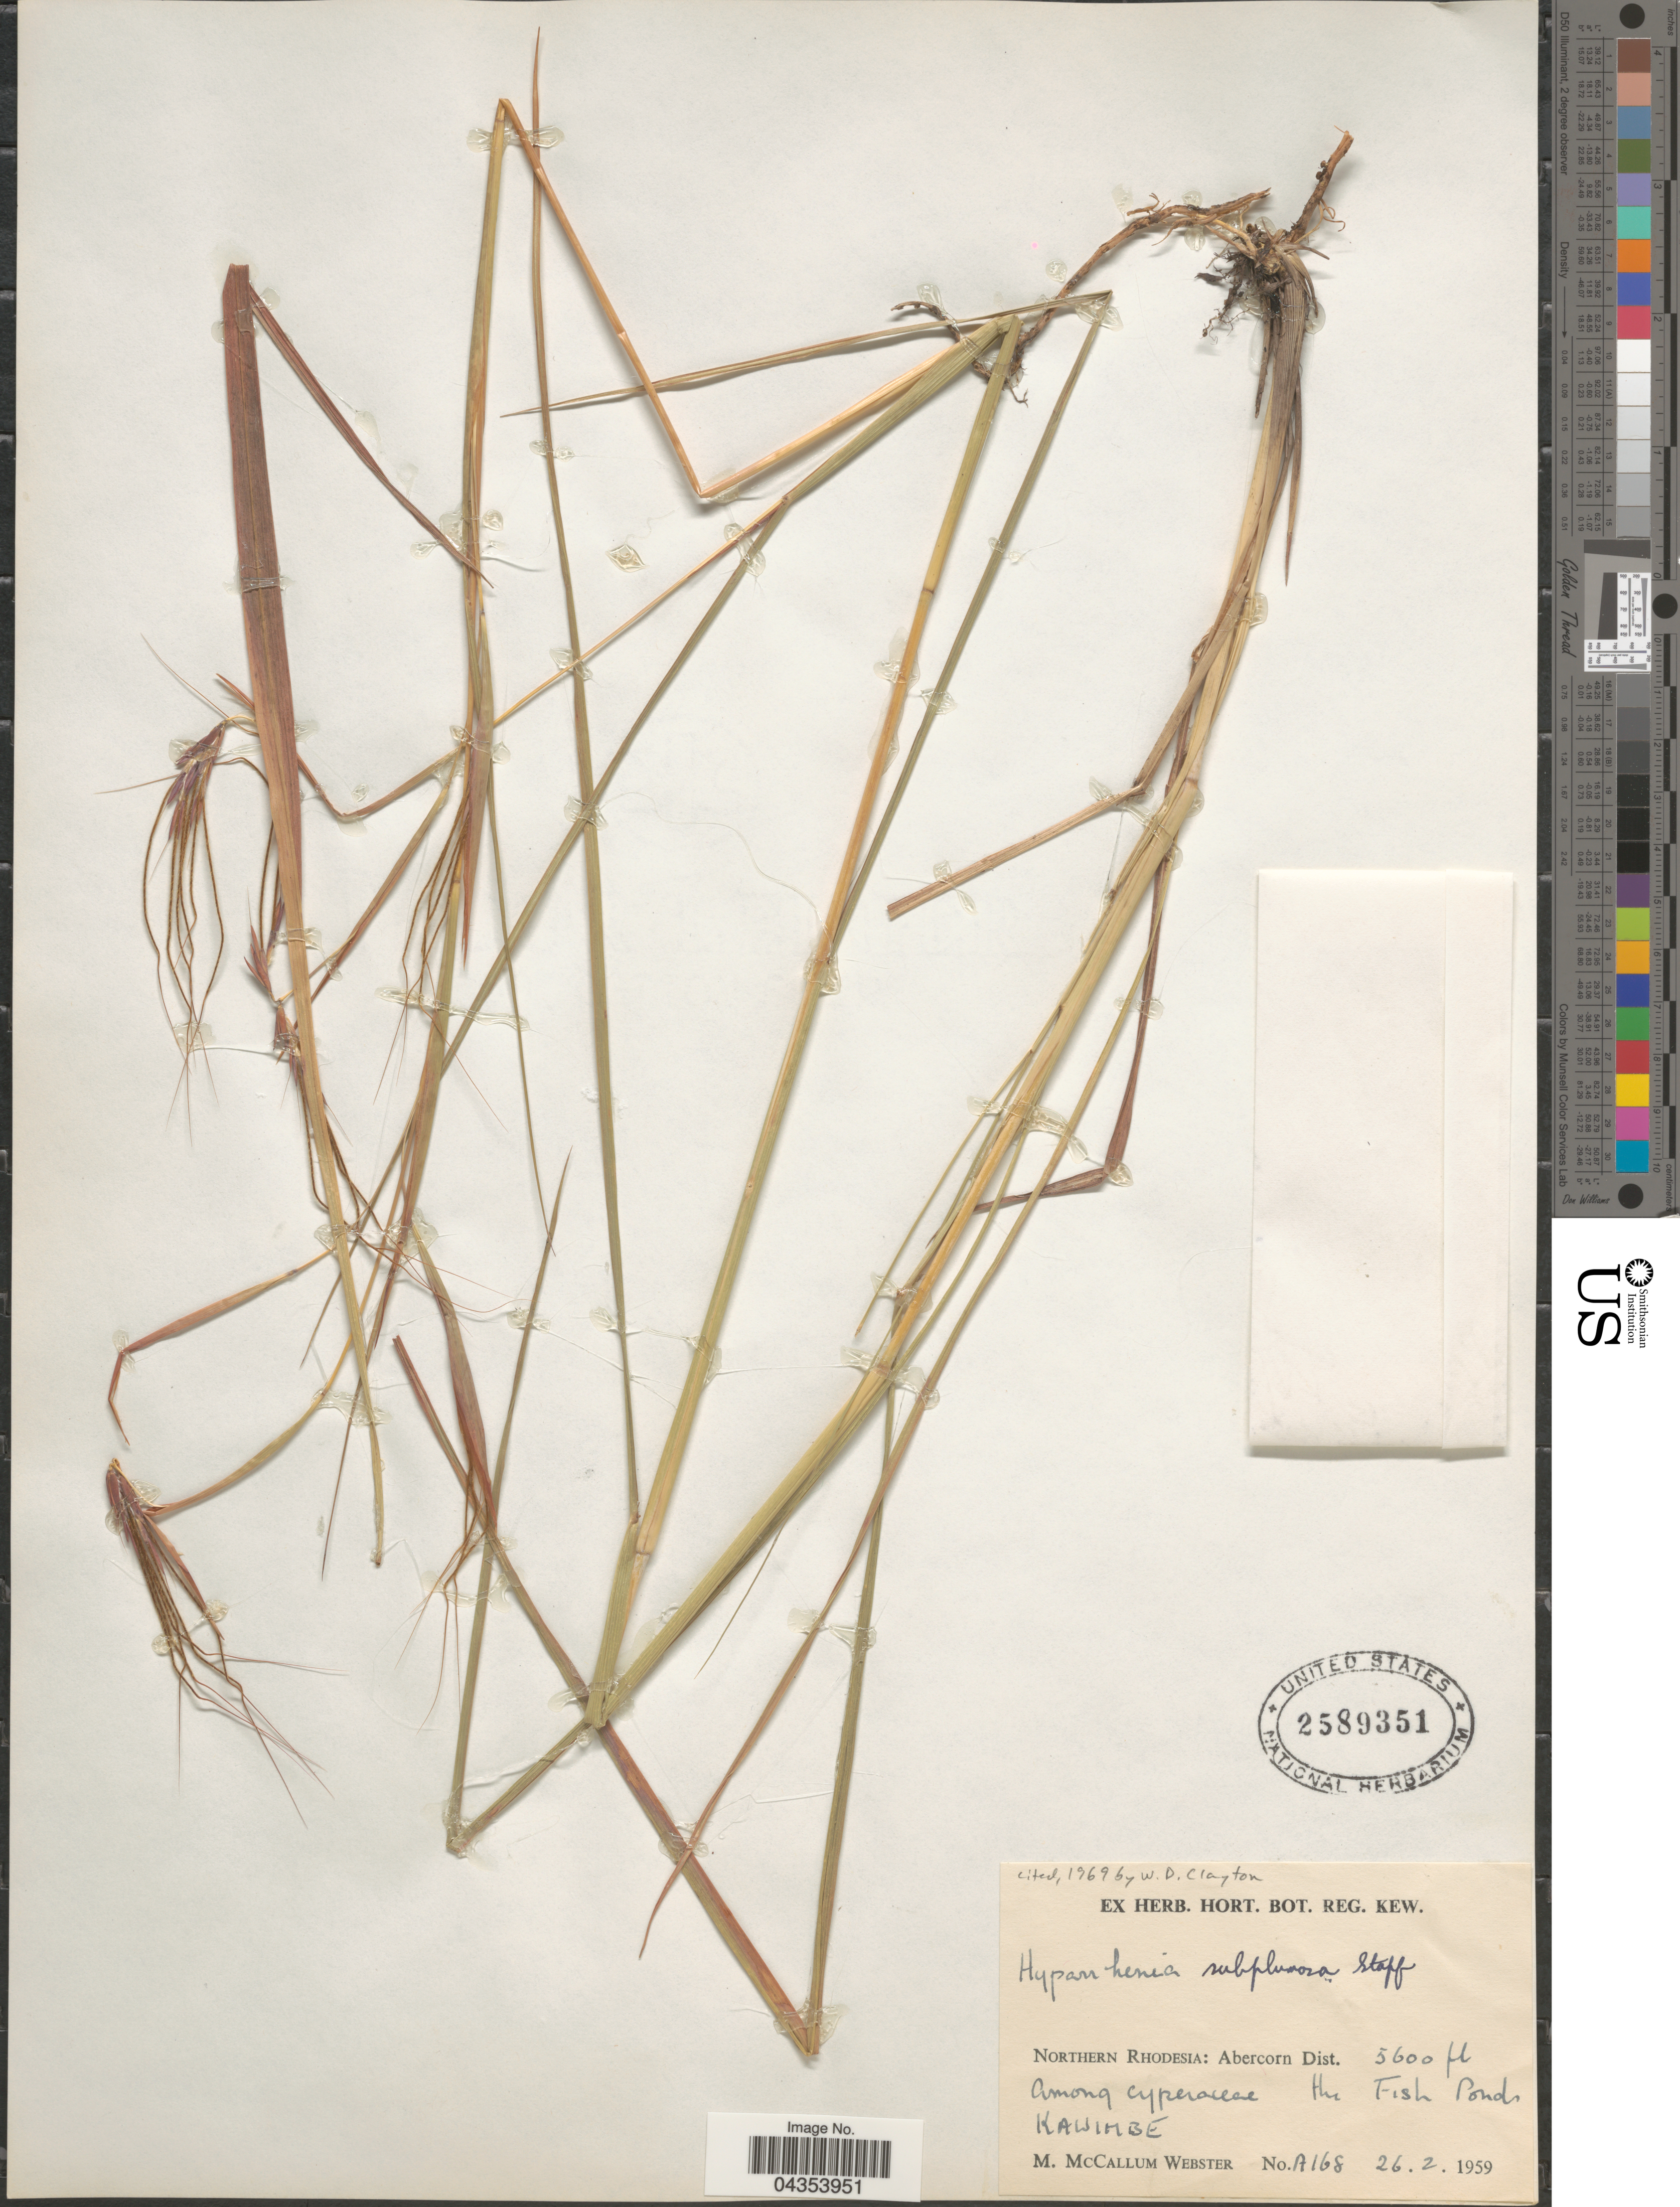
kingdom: Plantae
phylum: Tracheophyta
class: Liliopsida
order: Poales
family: Poaceae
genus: Hyparrhenia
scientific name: Hyparrhenia subplumosa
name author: Stapf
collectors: M. Webster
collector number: A168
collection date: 1959-02-26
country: Zambia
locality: Northern Rhodesia: Abercorn Dist. The Fish Ponds. Kawimbe.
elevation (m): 1707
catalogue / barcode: US 2589351